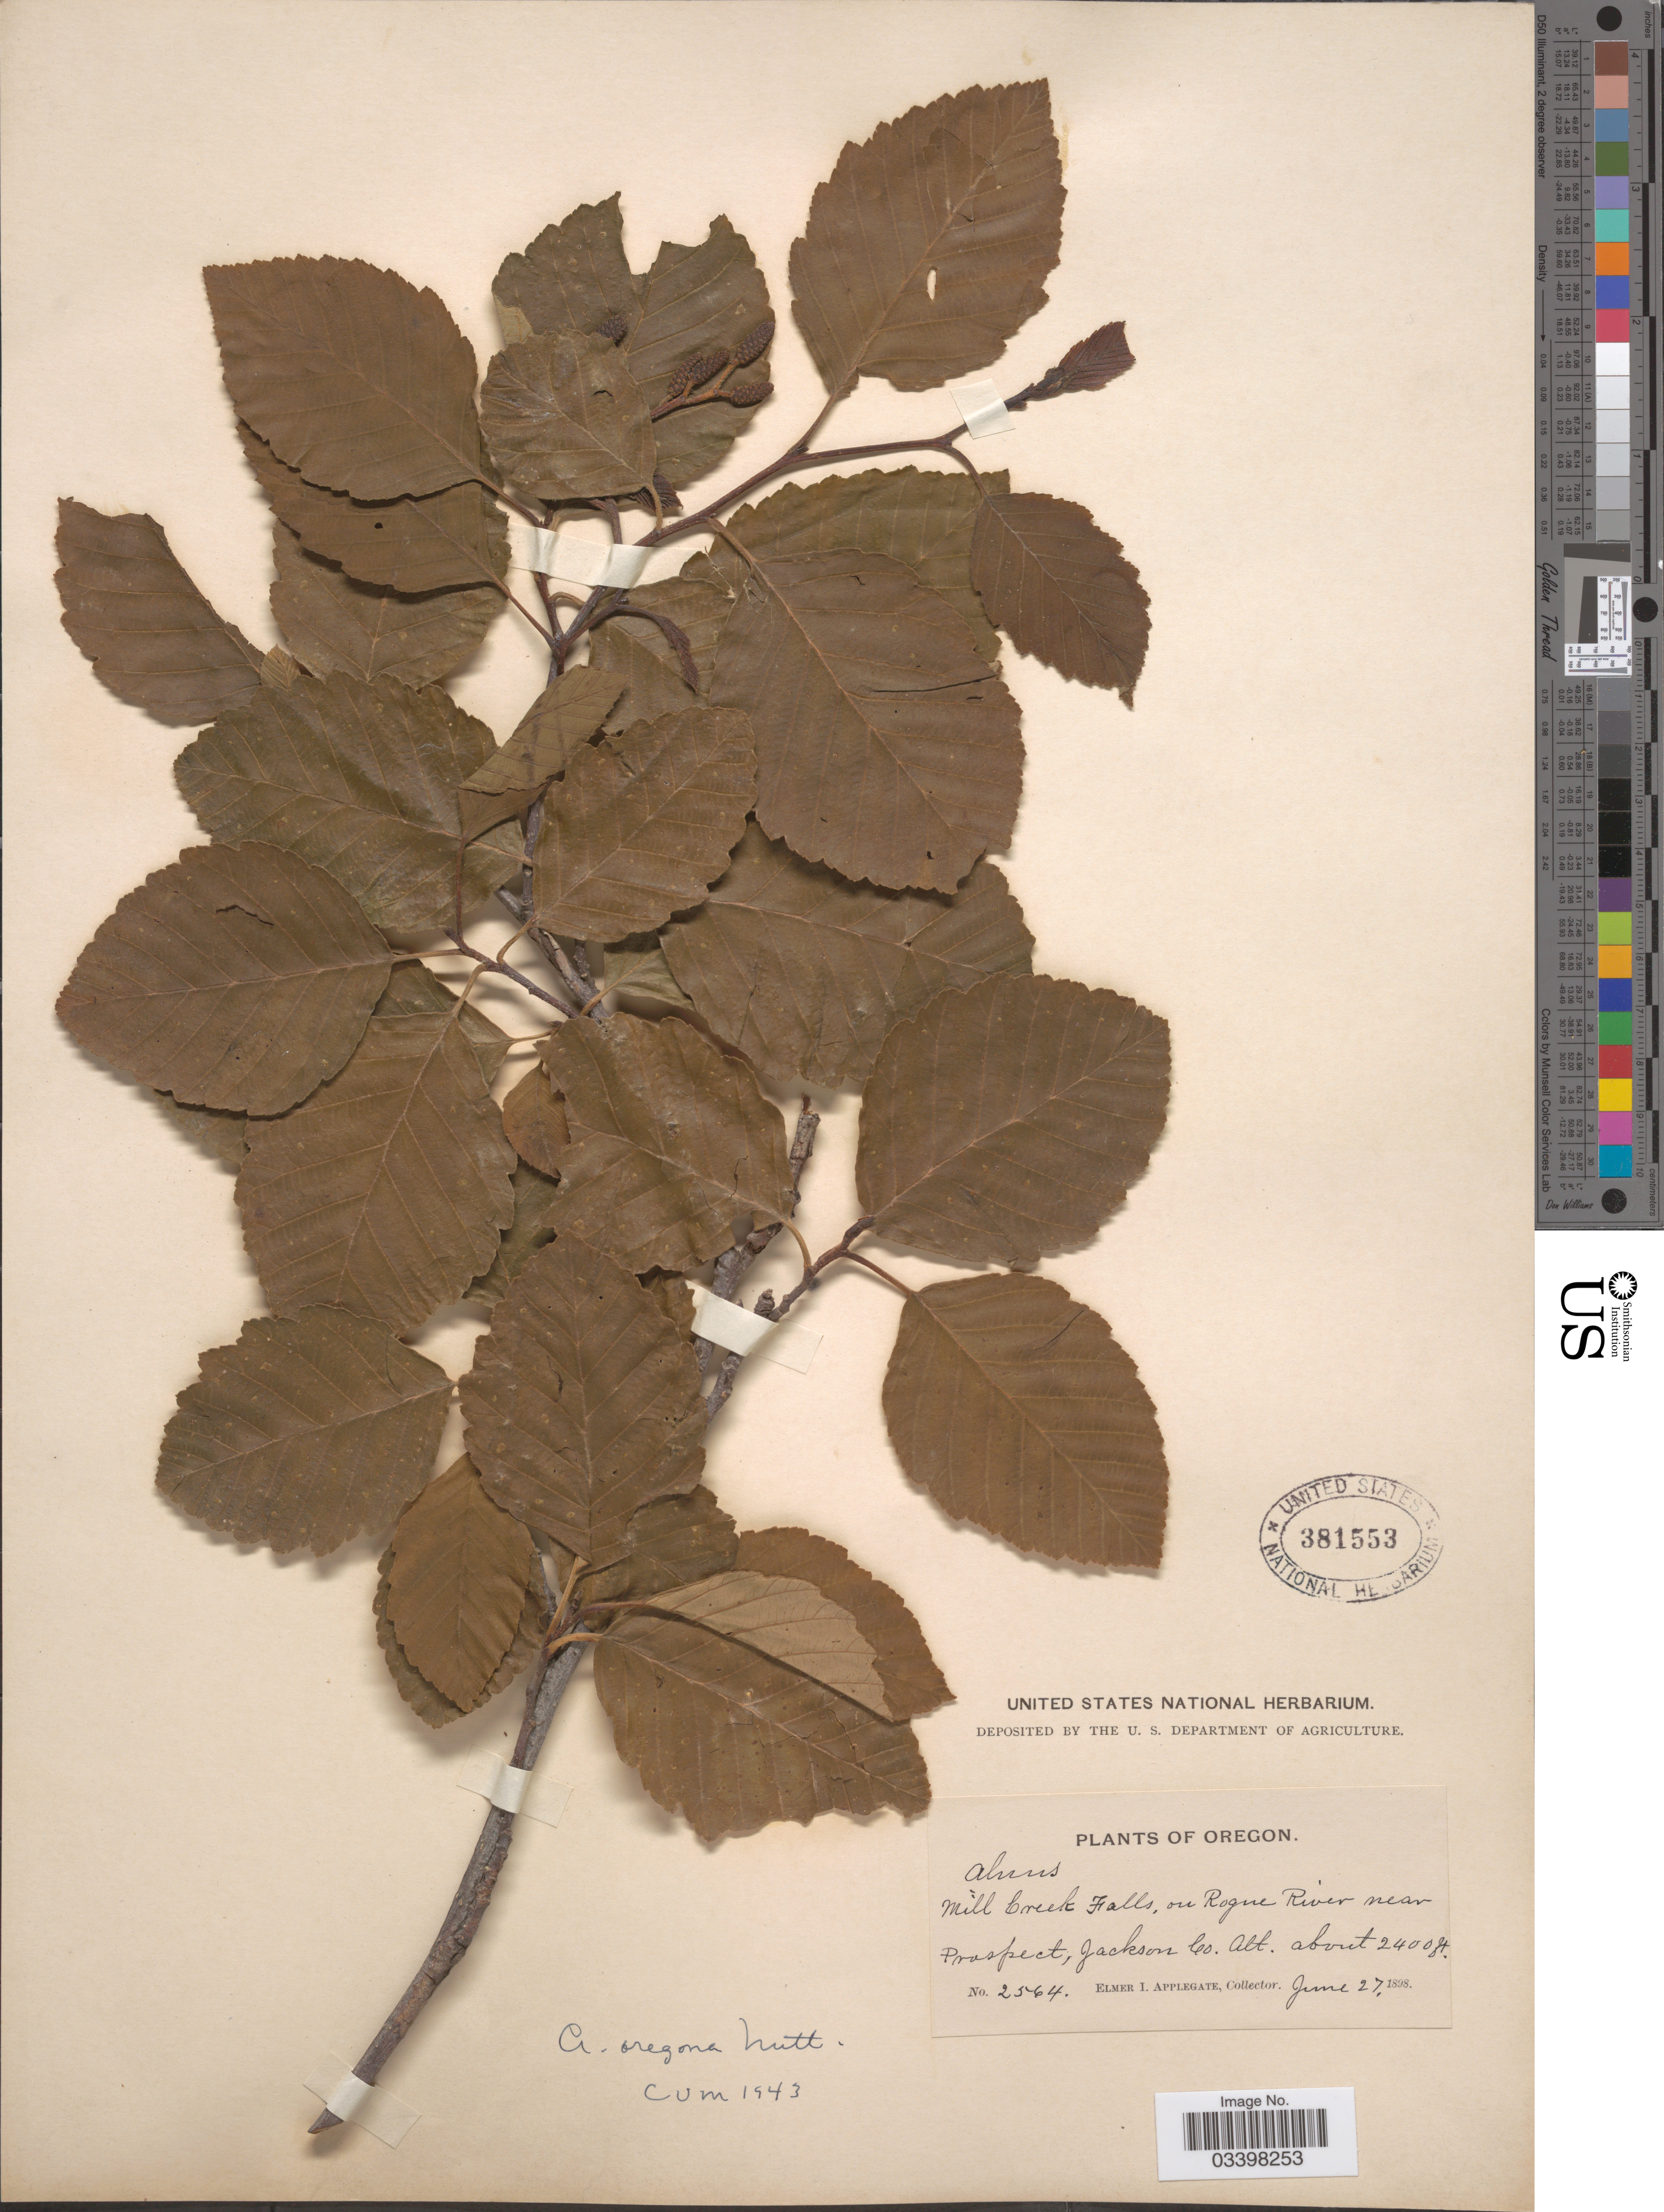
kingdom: Plantae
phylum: Tracheophyta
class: Magnoliopsida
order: Fagales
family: Betulaceae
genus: Alnus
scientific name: Alnus rubra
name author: Bong.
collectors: E. I. Applegate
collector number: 2564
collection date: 1898-06-27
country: United States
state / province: Oregon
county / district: Jackson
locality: Mill Creek Falls, on Rogue River near Prospect, Jackson Co.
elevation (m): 732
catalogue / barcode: US 381553